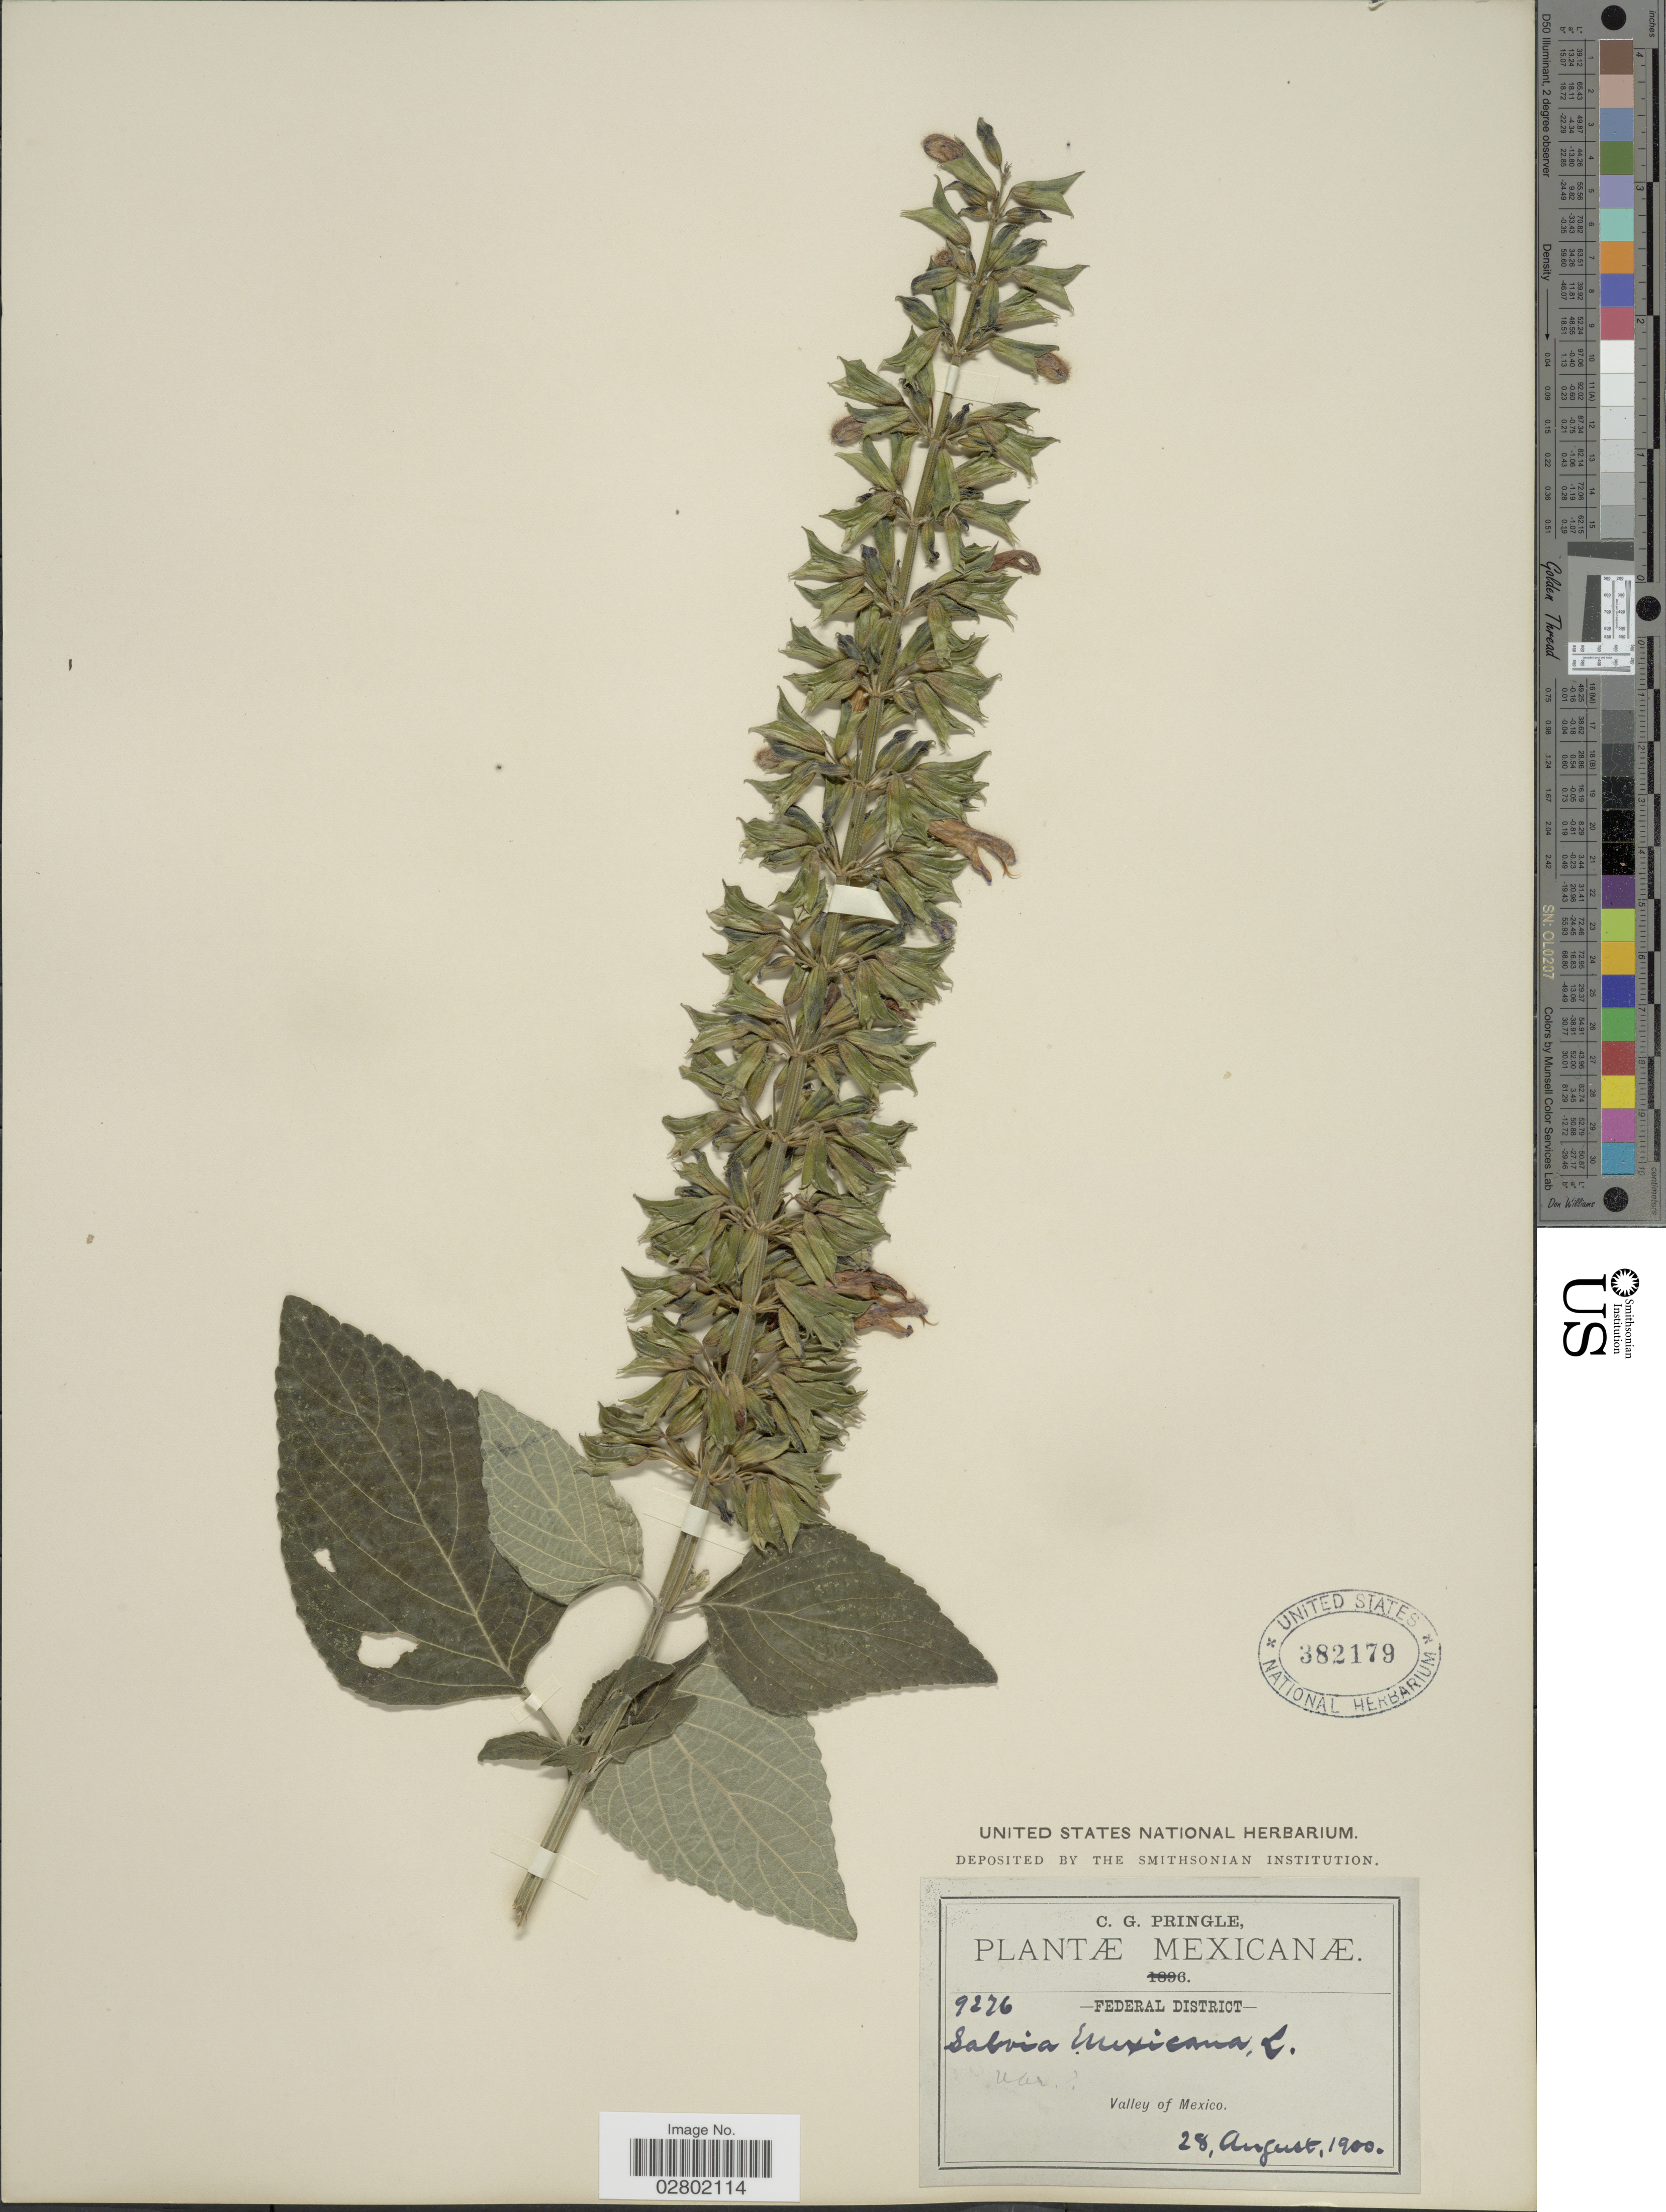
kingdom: Plantae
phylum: Tracheophyta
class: Magnoliopsida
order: Lamiales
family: Lamiaceae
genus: Salvia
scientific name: Salvia mexicana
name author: L.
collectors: C. G. Pringle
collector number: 9276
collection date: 1900-08-28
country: Mexico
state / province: Distrito Federal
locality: Federal District. Valley of Mexico.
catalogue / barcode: US 382179